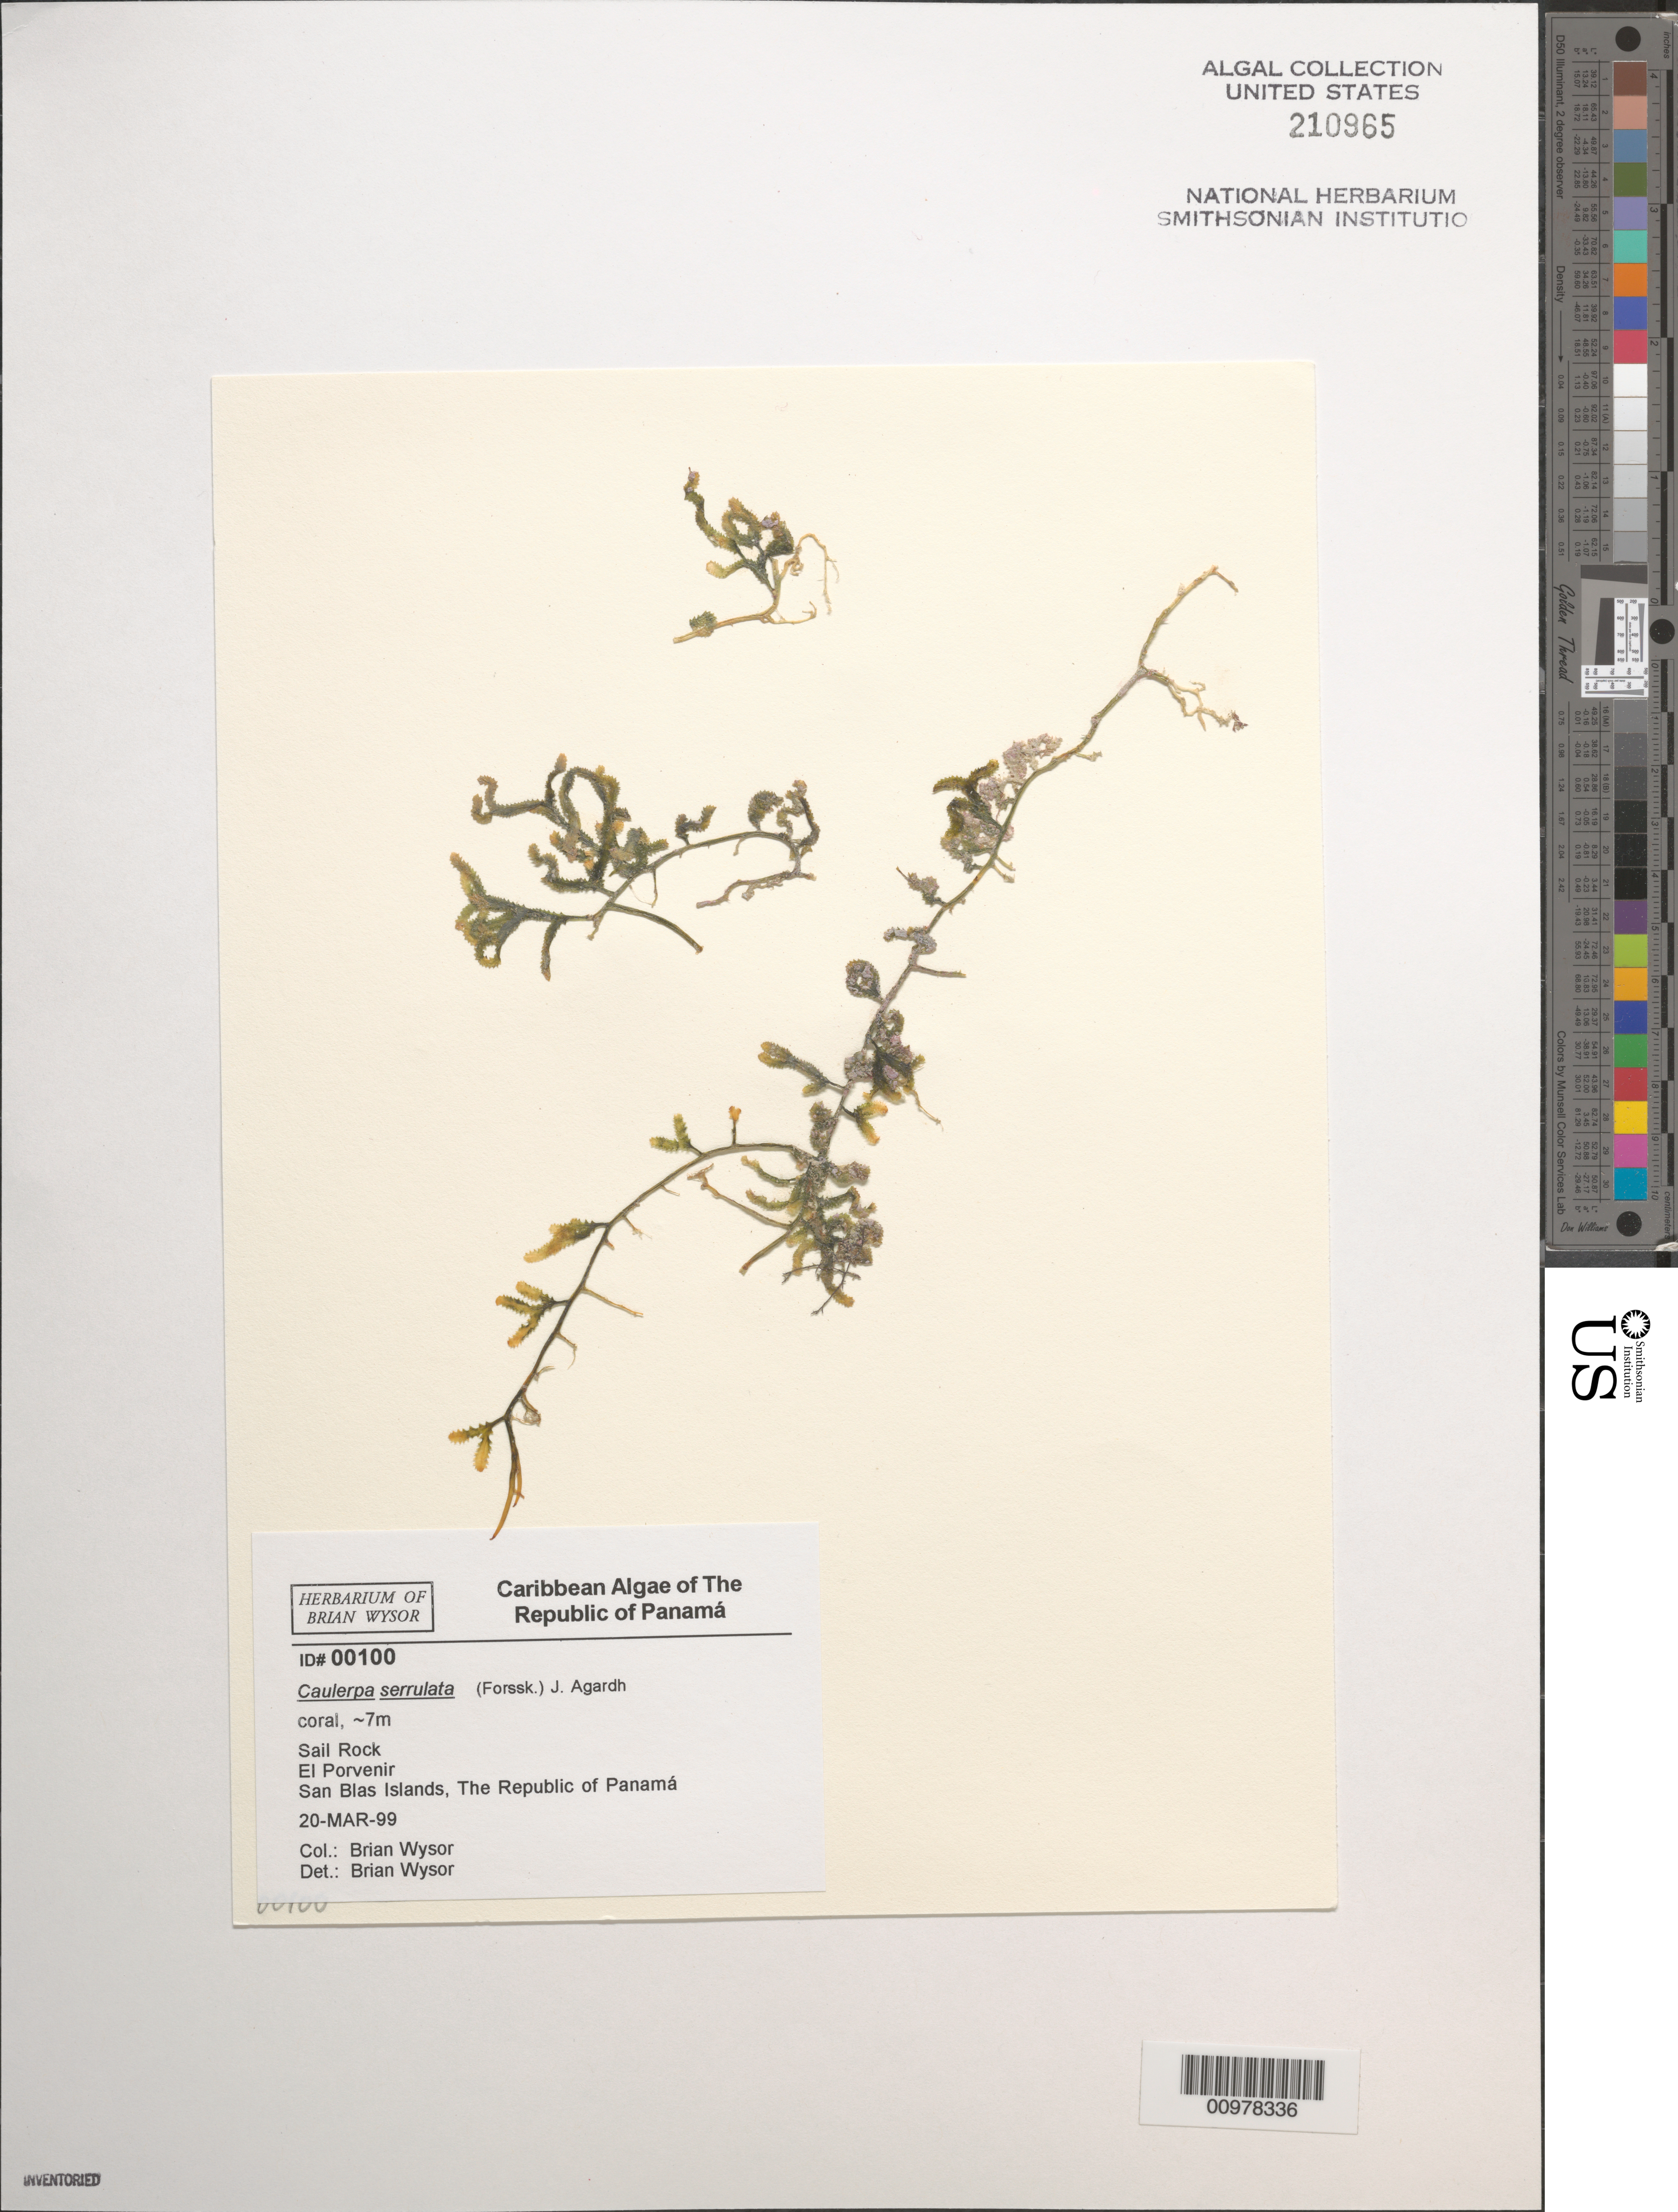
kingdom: Plantae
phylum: Chlorophyta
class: Ulvophyceae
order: Bryopsidales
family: Caulerpaceae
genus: Caulerpa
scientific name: Caulerpa serrulata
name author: (Forssk.) J. Agardh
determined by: Wysor, B.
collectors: B. Wysor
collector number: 00100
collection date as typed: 20 Mar 1999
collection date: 1999-03-20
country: Panama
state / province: Kuna Yala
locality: Sail Rock, El Porvenir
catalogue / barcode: US 210965